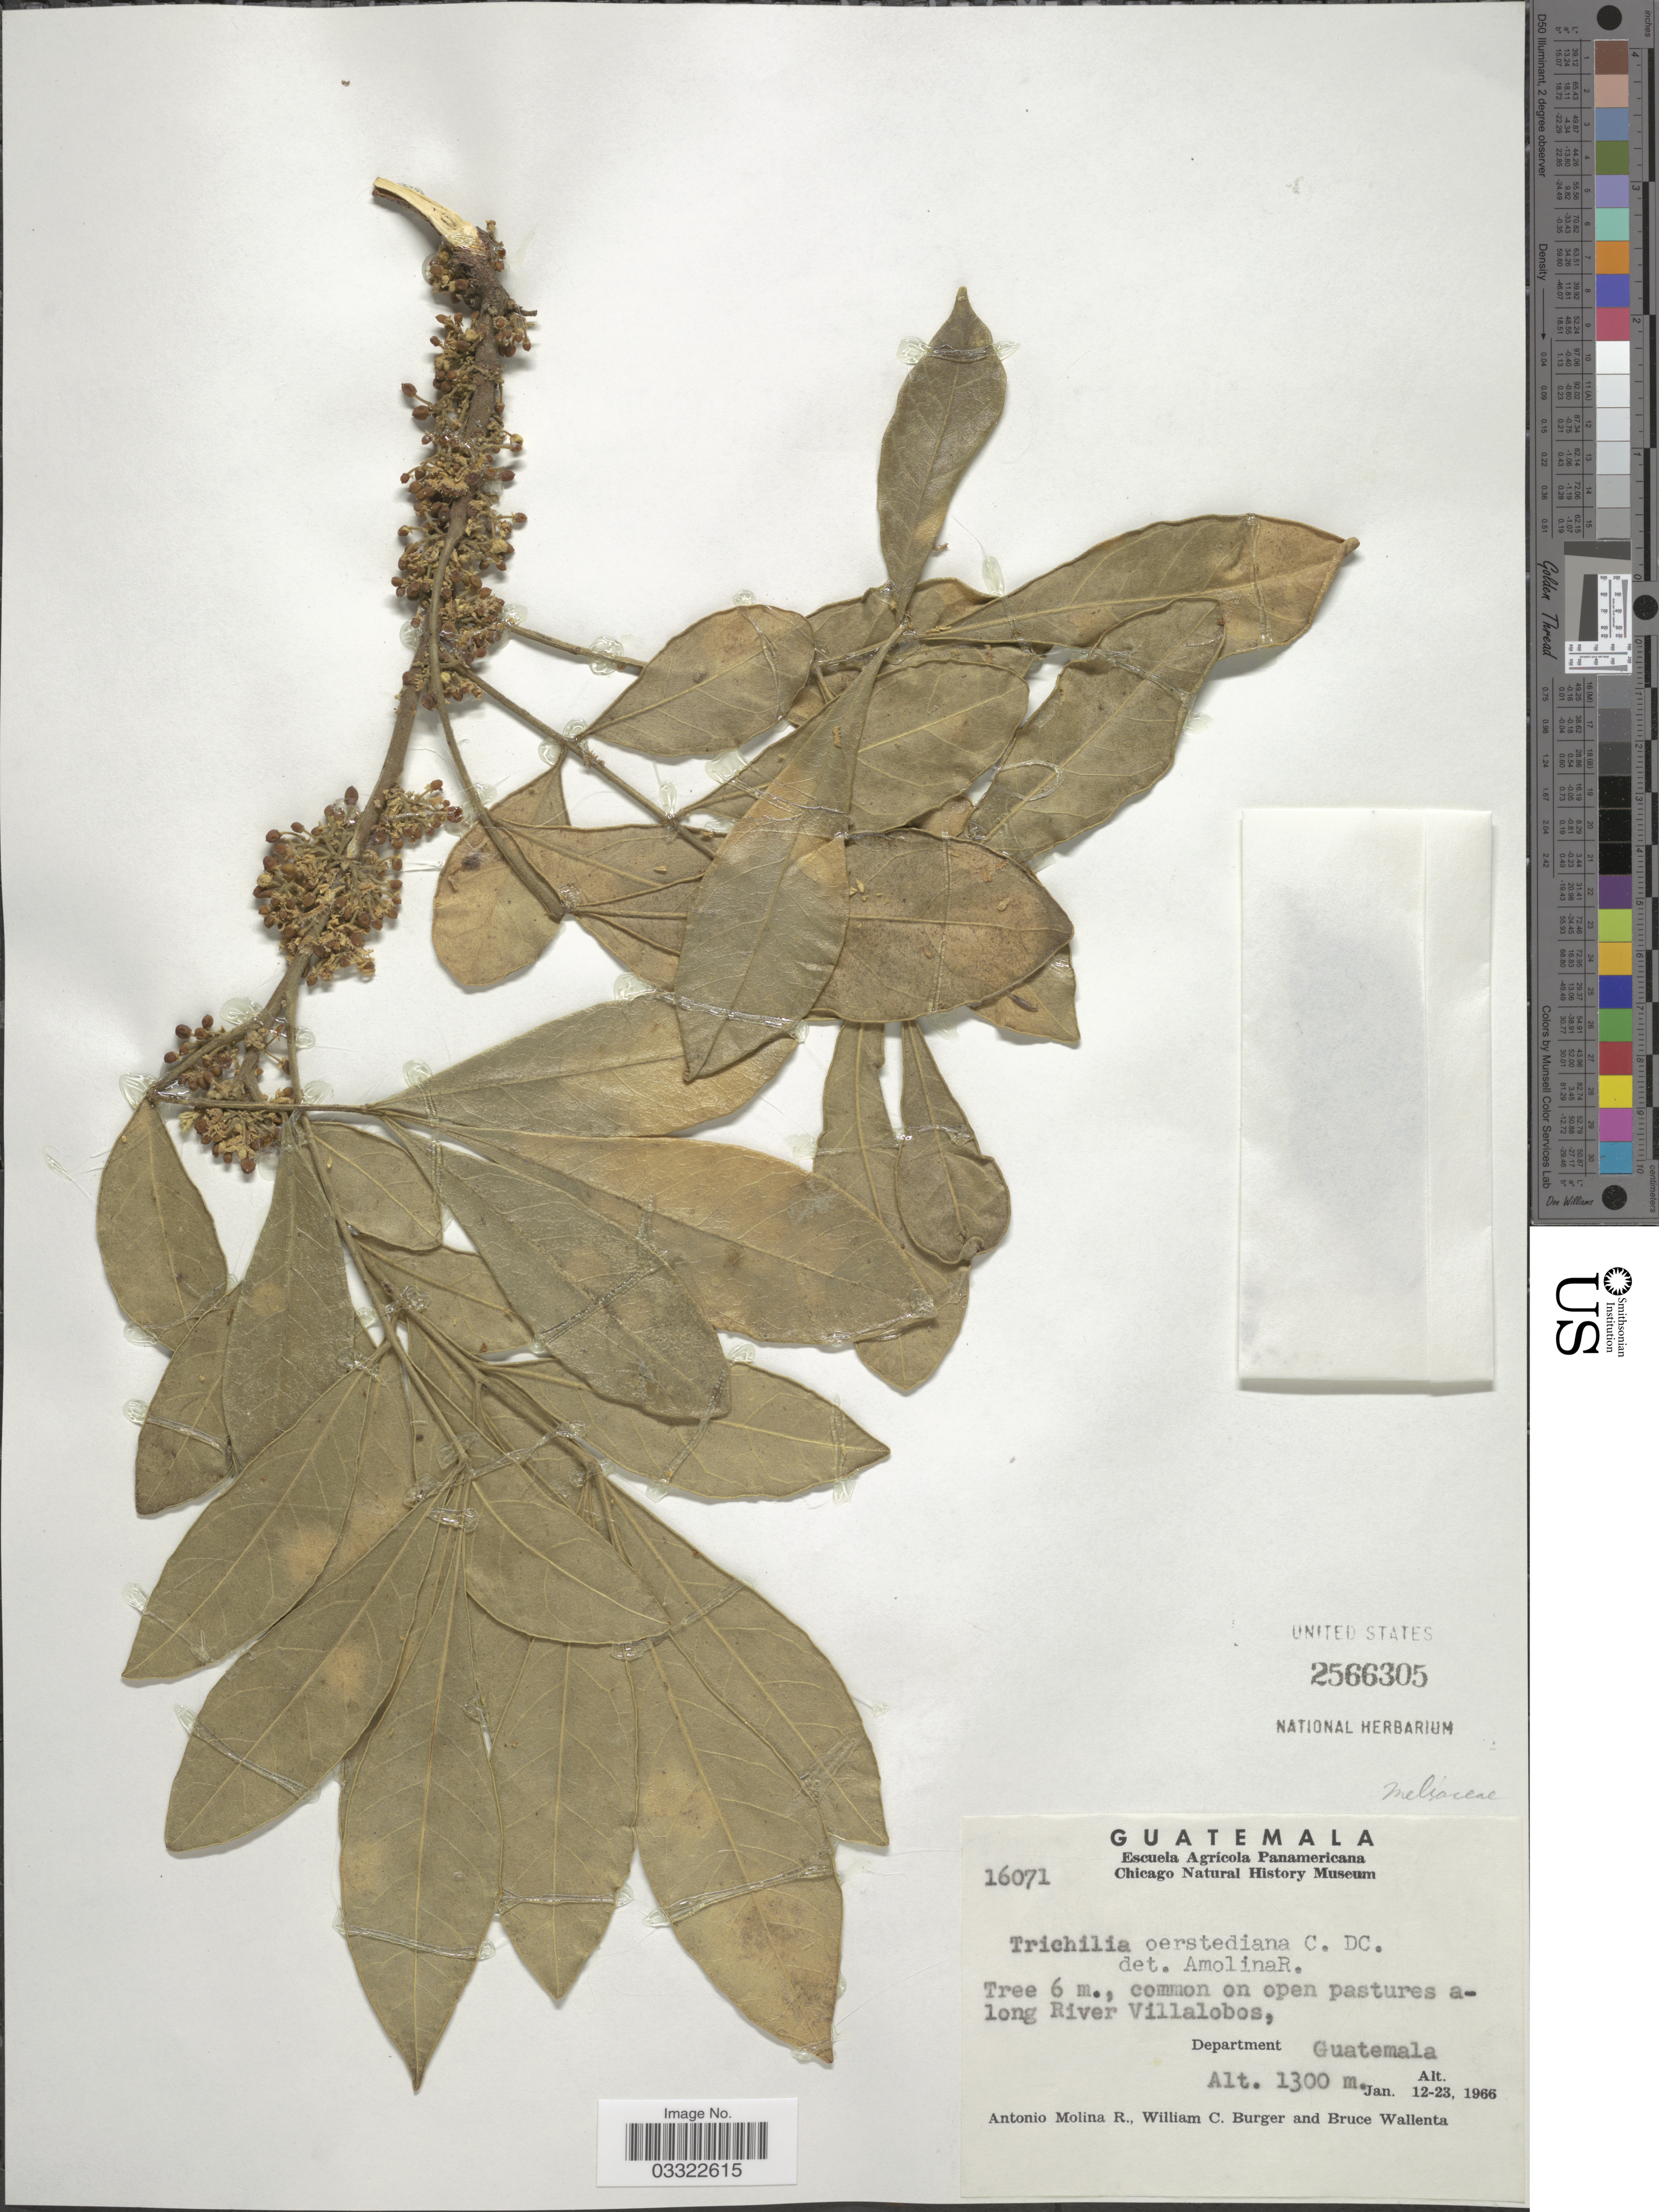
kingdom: Plantae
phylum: Tracheophyta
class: Magnoliopsida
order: Sapindales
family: Meliaceae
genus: Trichilia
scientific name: Trichilia oerstediana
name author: C. DC.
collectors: A. Molina R., W. Burger & B. Wallenta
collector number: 16071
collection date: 1966-01-12/1966-01-23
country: Guatemala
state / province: Guatemala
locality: Along River Villalobos, Department Guatemala.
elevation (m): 1300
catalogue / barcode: US 2566305